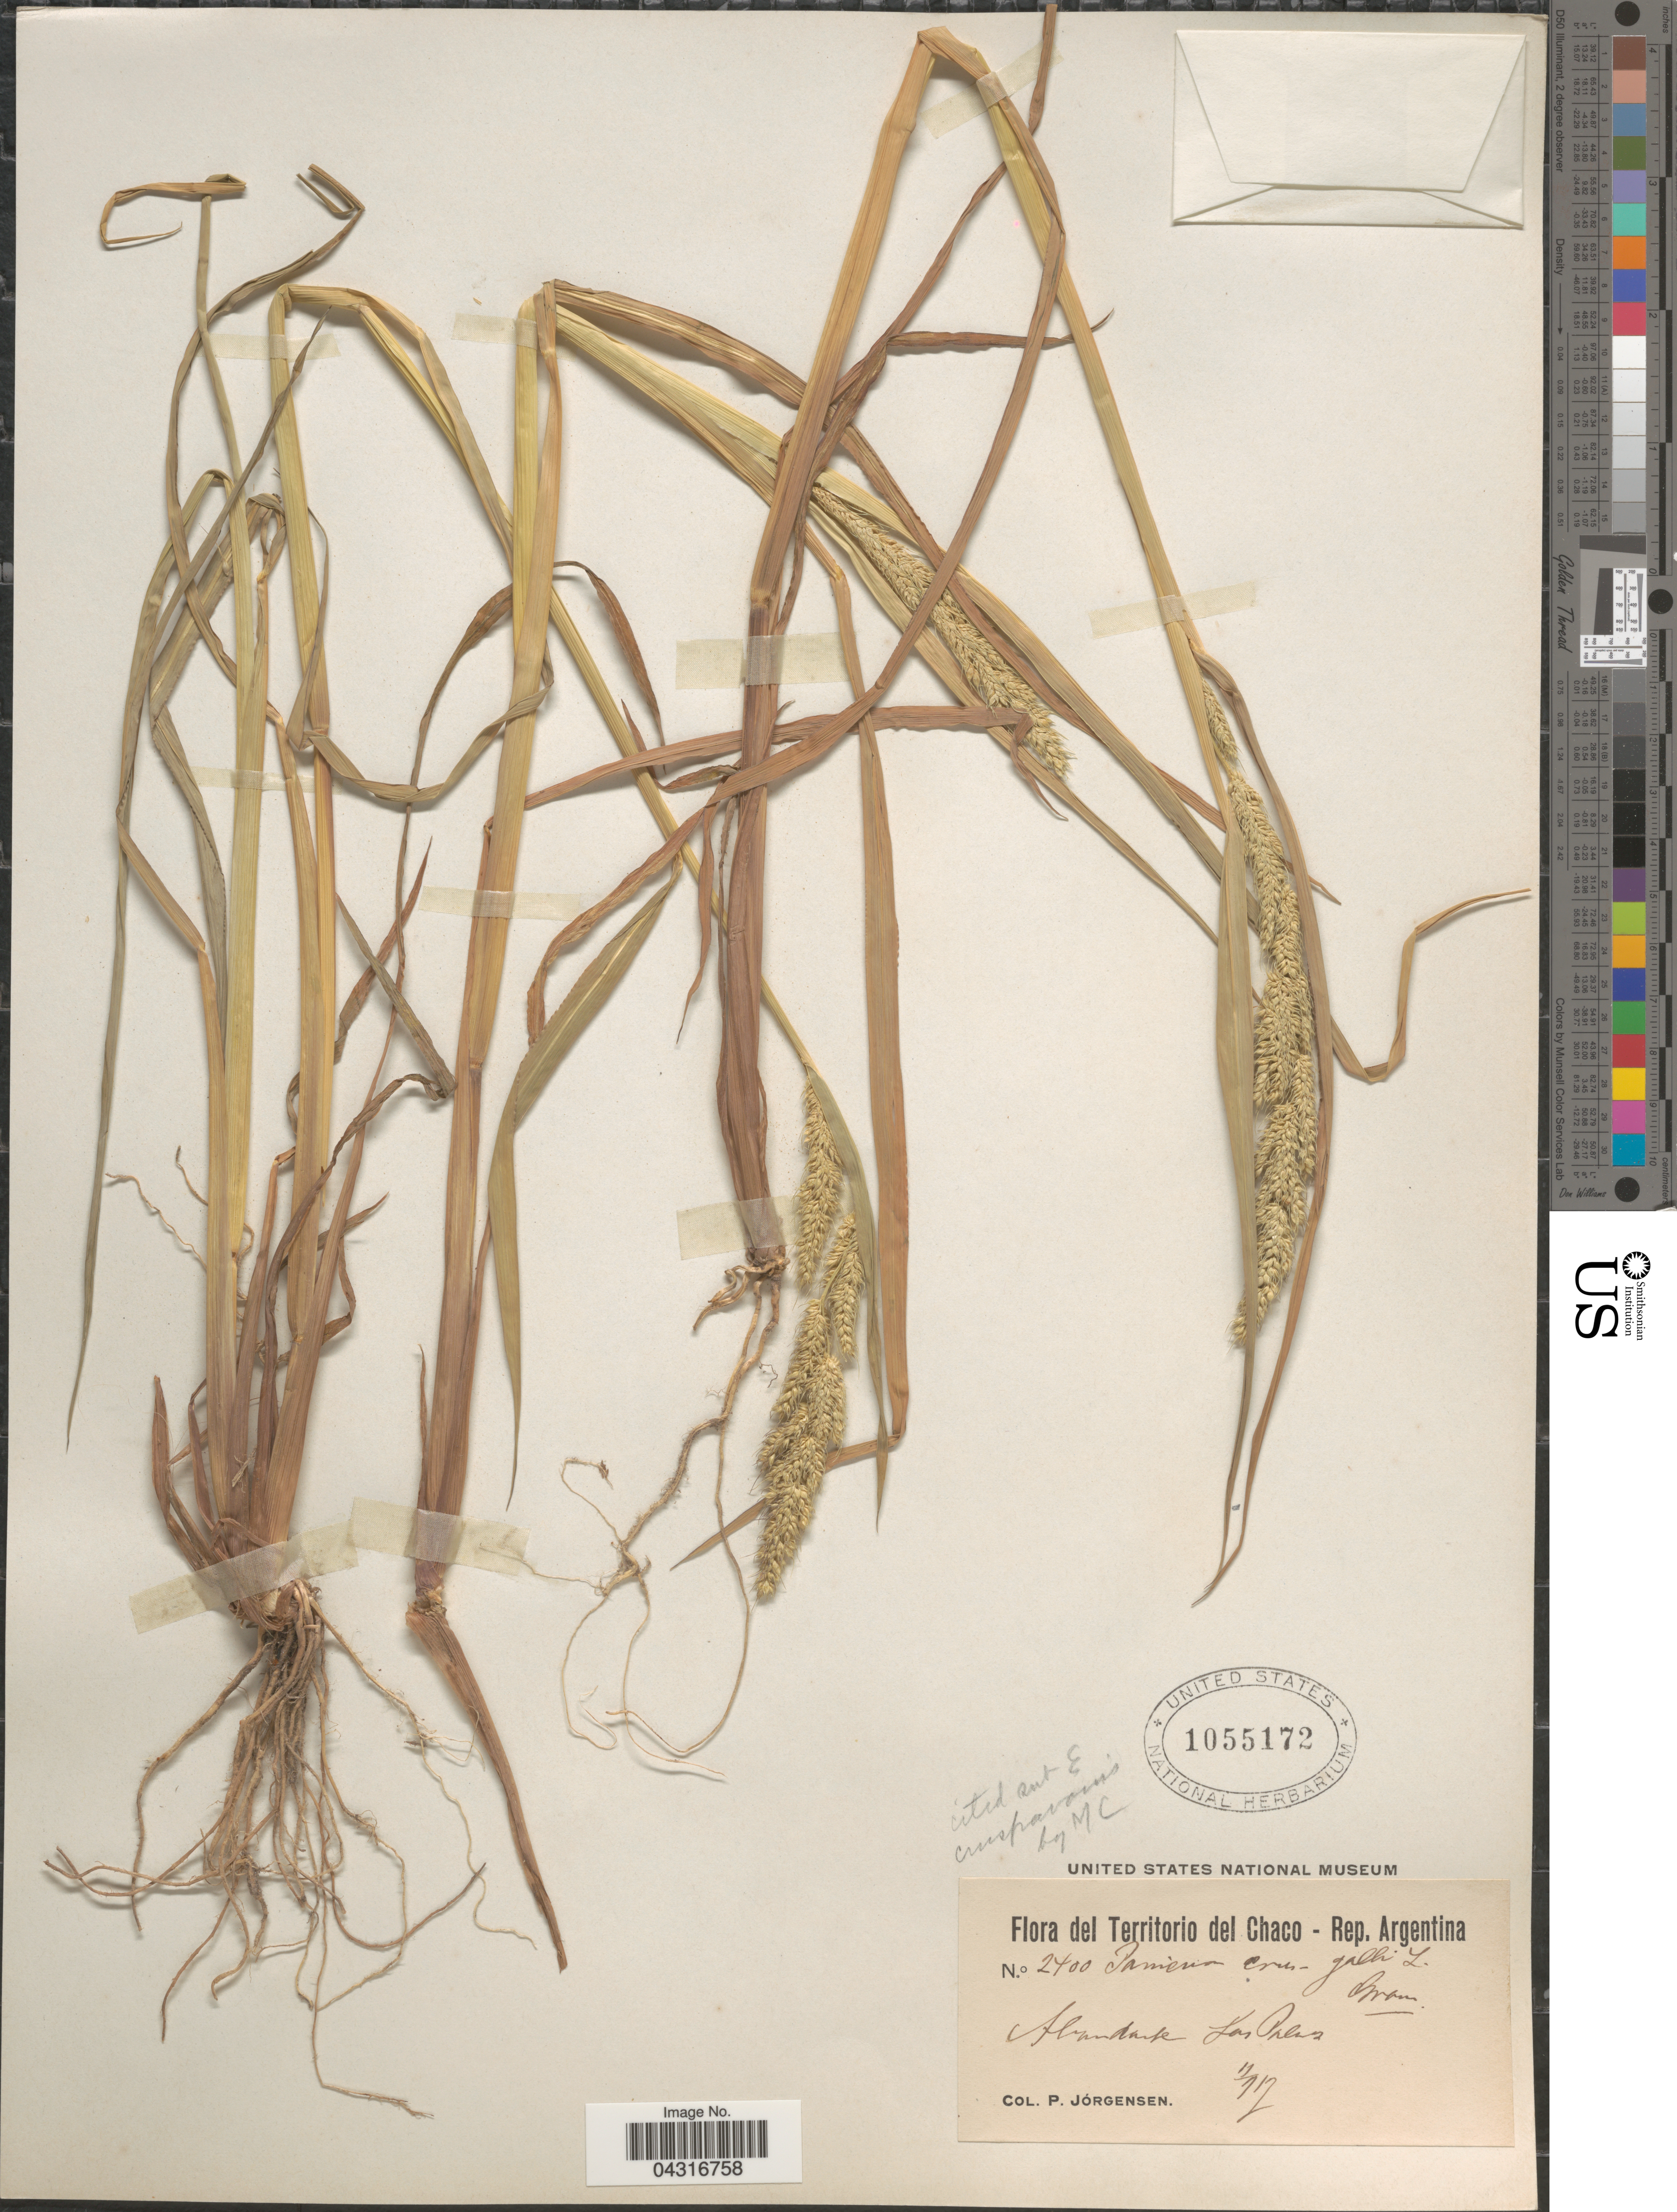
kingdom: Plantae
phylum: Tracheophyta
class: Liliopsida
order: Poales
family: Poaceae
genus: Echinochloa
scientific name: Echinochloa crus-pavonis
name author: (Kunth) Schult.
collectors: P. Jörgensen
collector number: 2400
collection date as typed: Transcribed d/m/y: 11/7/19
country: Argentina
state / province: Chaco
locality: Abundante Las Palmas.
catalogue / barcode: US 1055172